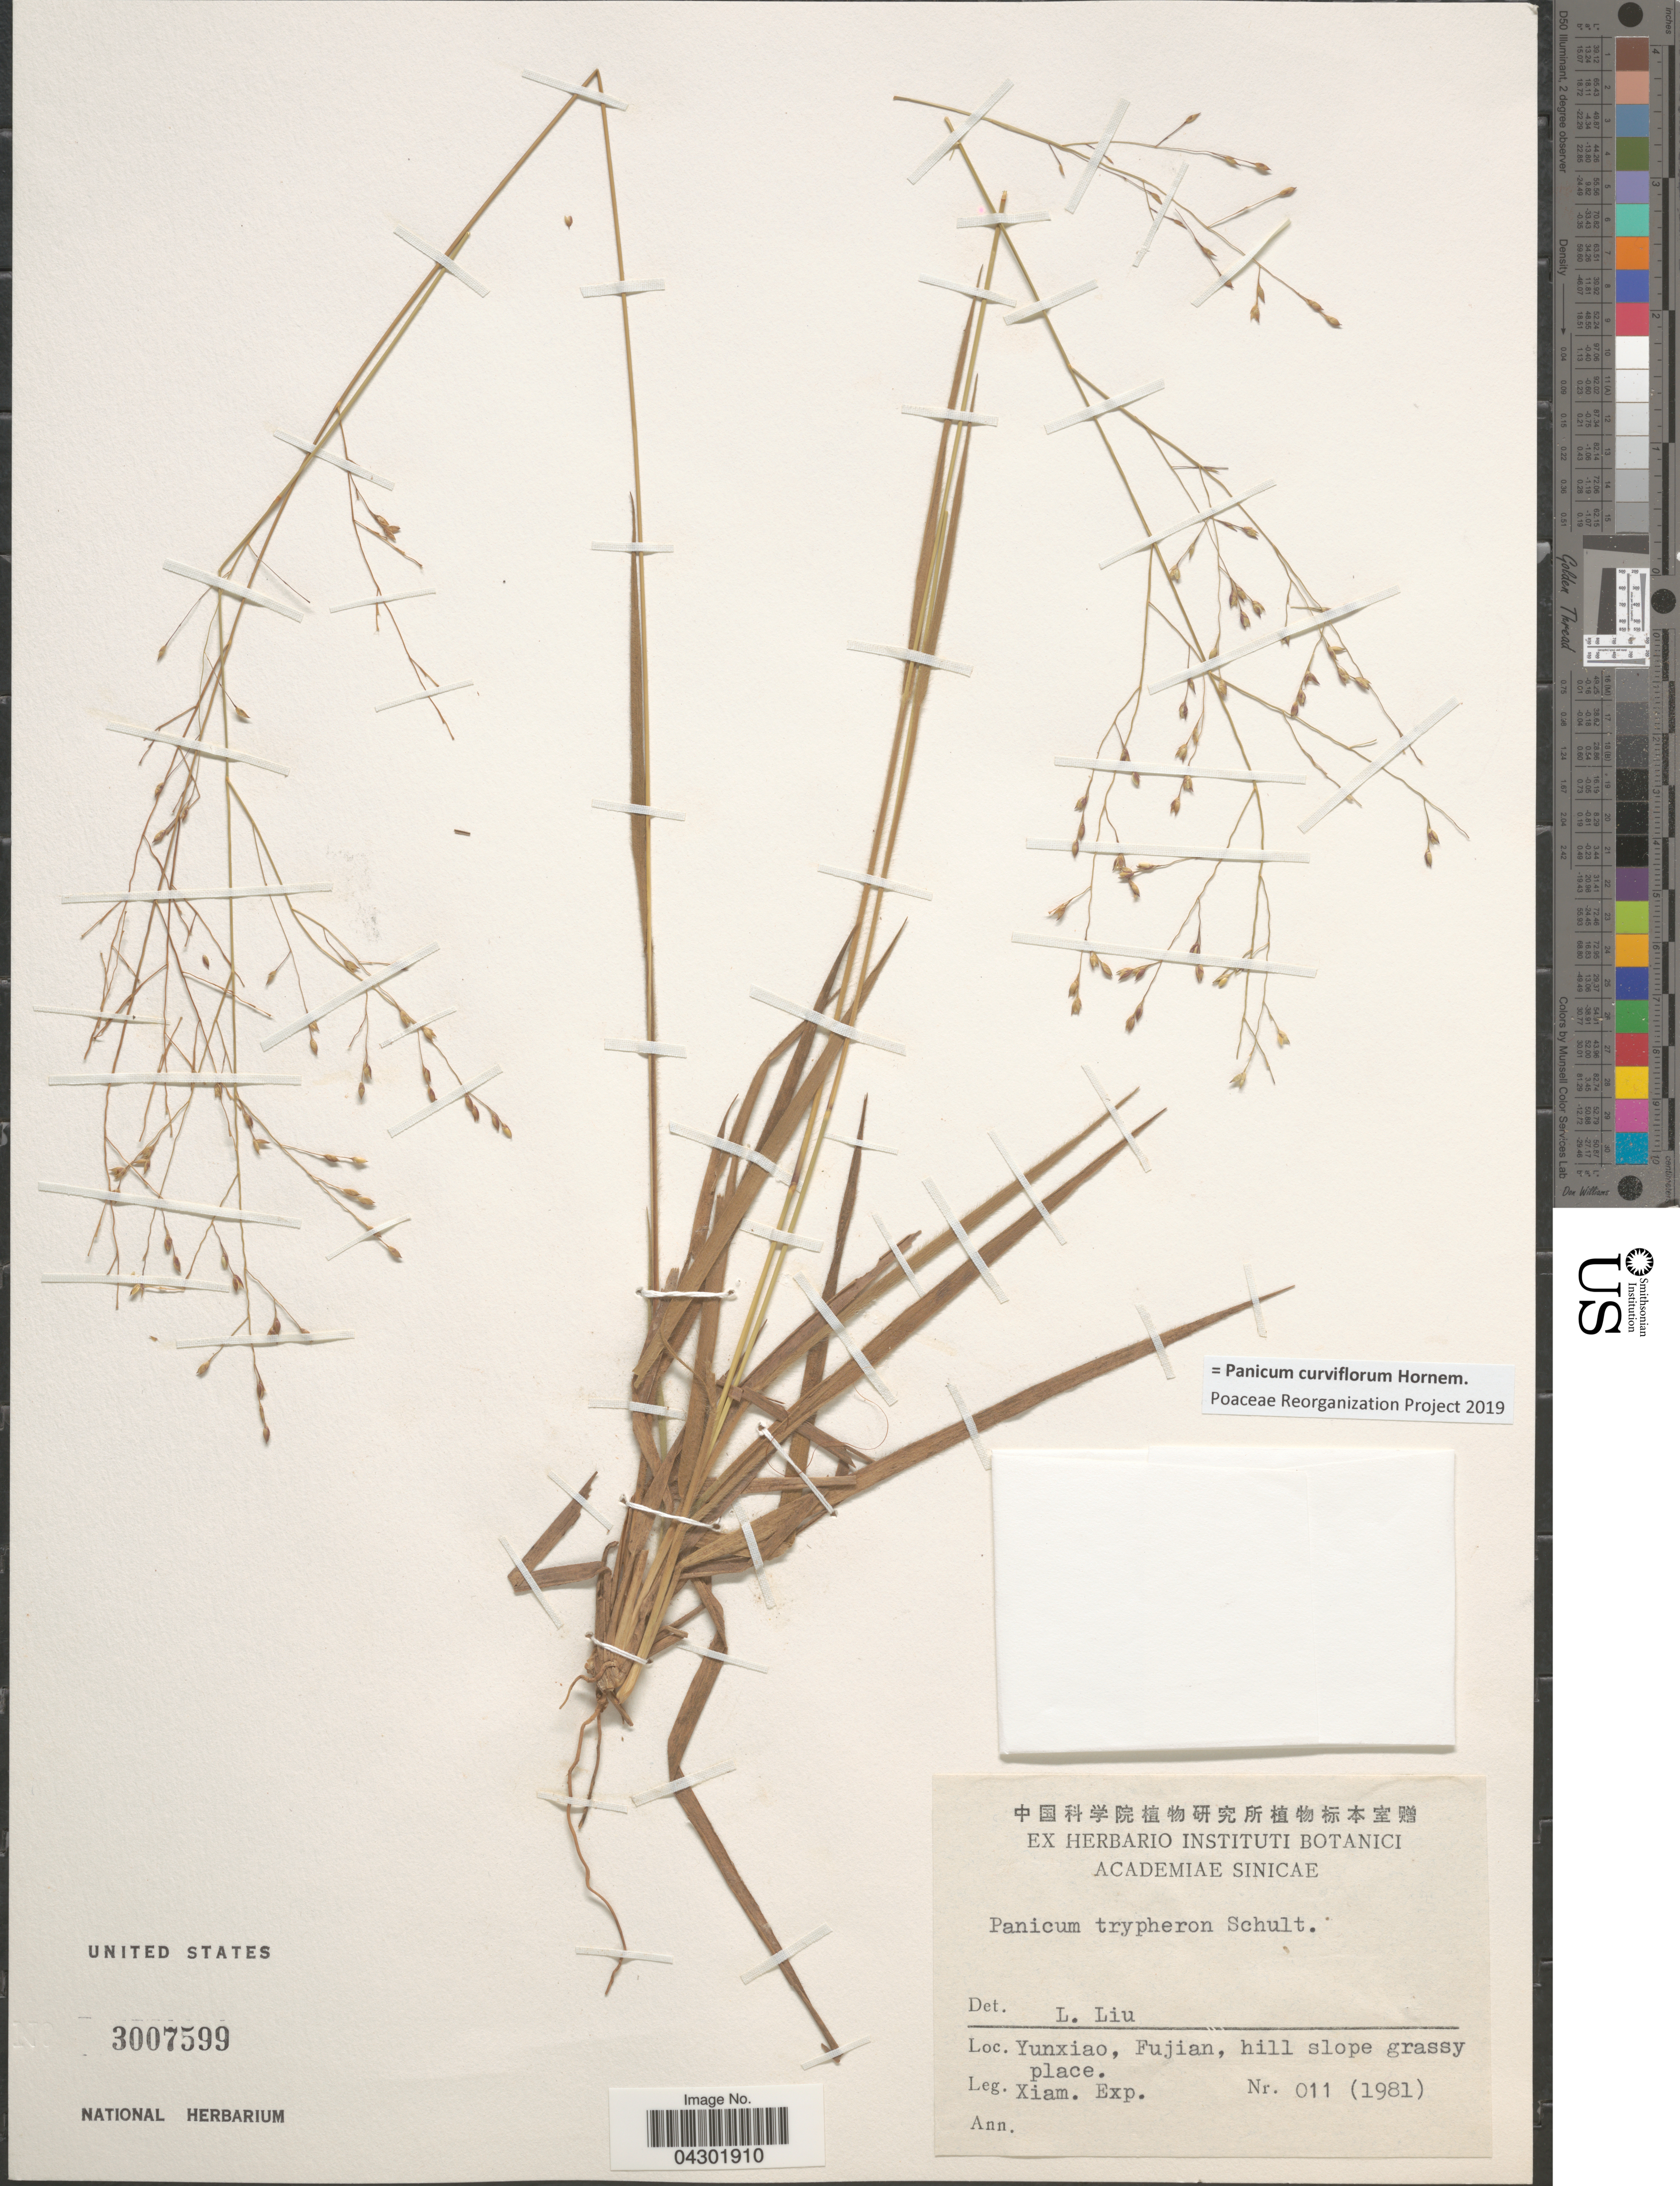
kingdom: Plantae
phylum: Tracheophyta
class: Liliopsida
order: Poales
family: Poaceae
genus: Panicum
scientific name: Panicum curviflorum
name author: Hornem.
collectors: Xiamen Expedition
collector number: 011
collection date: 1981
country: China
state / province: Fujian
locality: Yunxiao, Fujian, hill slope grassy place.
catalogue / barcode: US 3007599